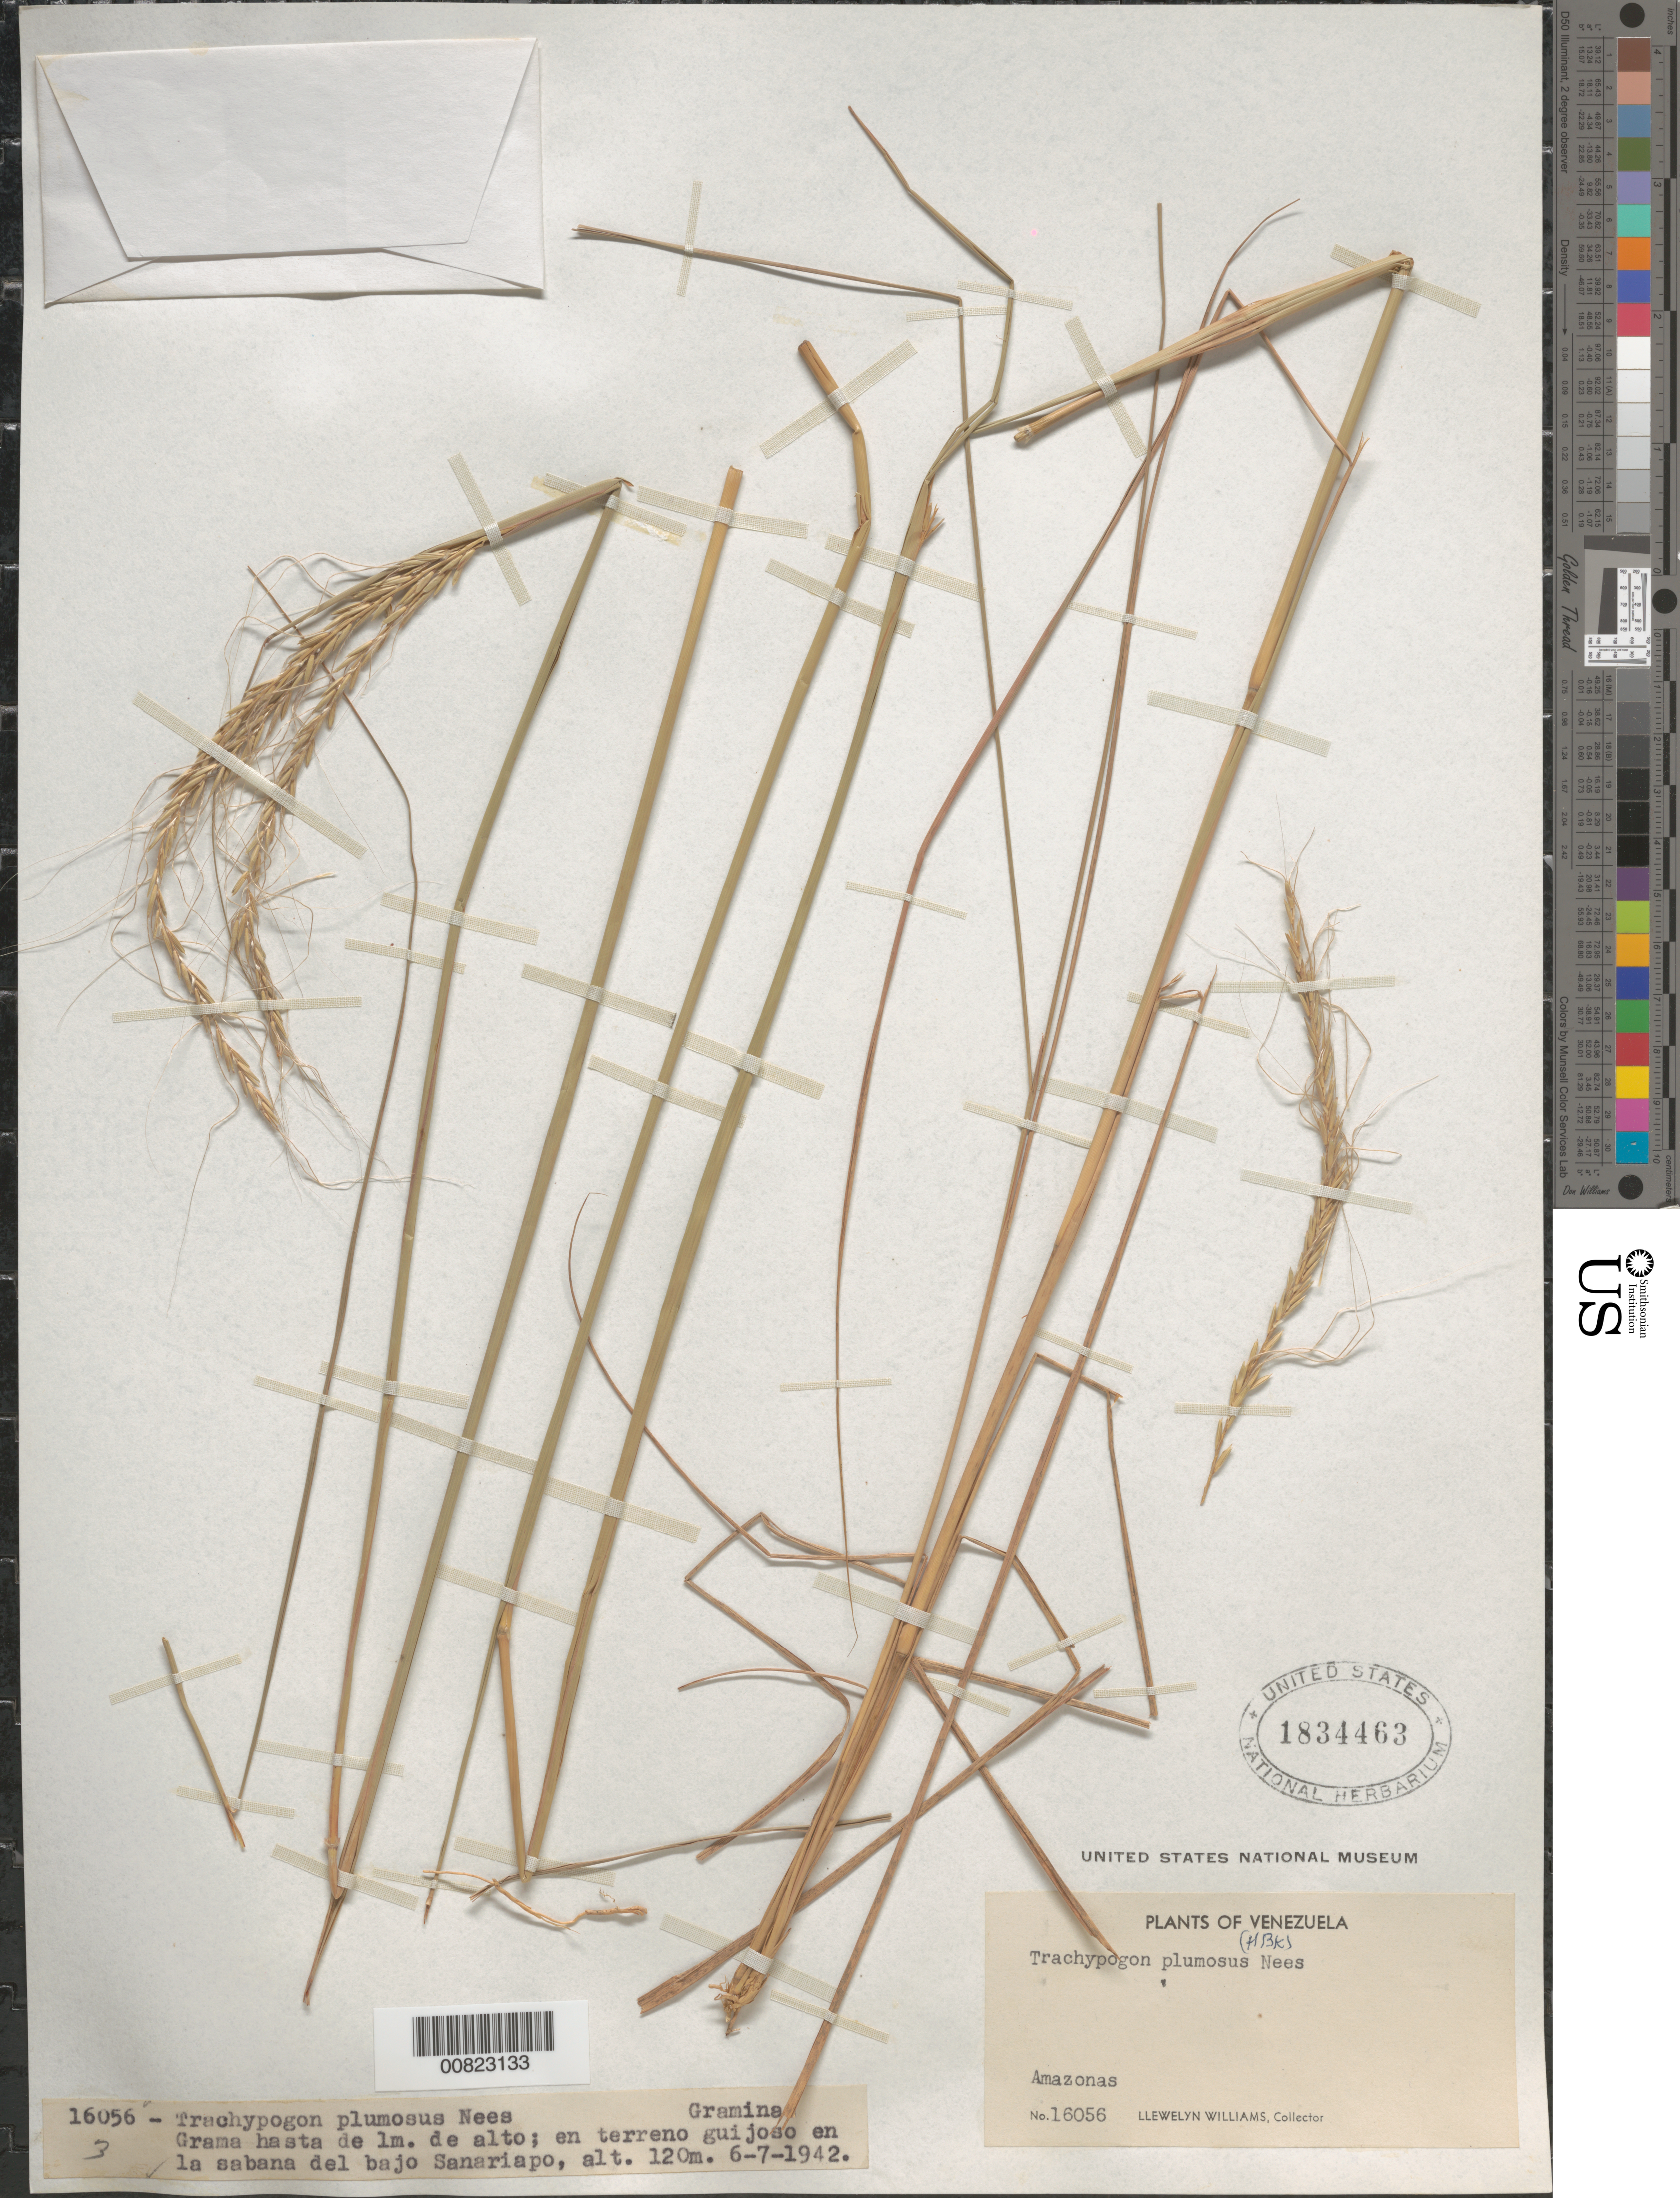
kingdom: Plantae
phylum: Tracheophyta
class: Liliopsida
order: Poales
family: Poaceae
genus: Trachypogon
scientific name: Trachypogon plumosus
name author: (Humb. & Bonpl.) Nees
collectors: Ll. Williams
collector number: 16056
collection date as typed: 6-Jul-42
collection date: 1942-07-06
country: Venezuela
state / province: Amazonas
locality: Bajo Sanariapo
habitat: Terreno guijoso en la sabana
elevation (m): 120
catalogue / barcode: US 1834463